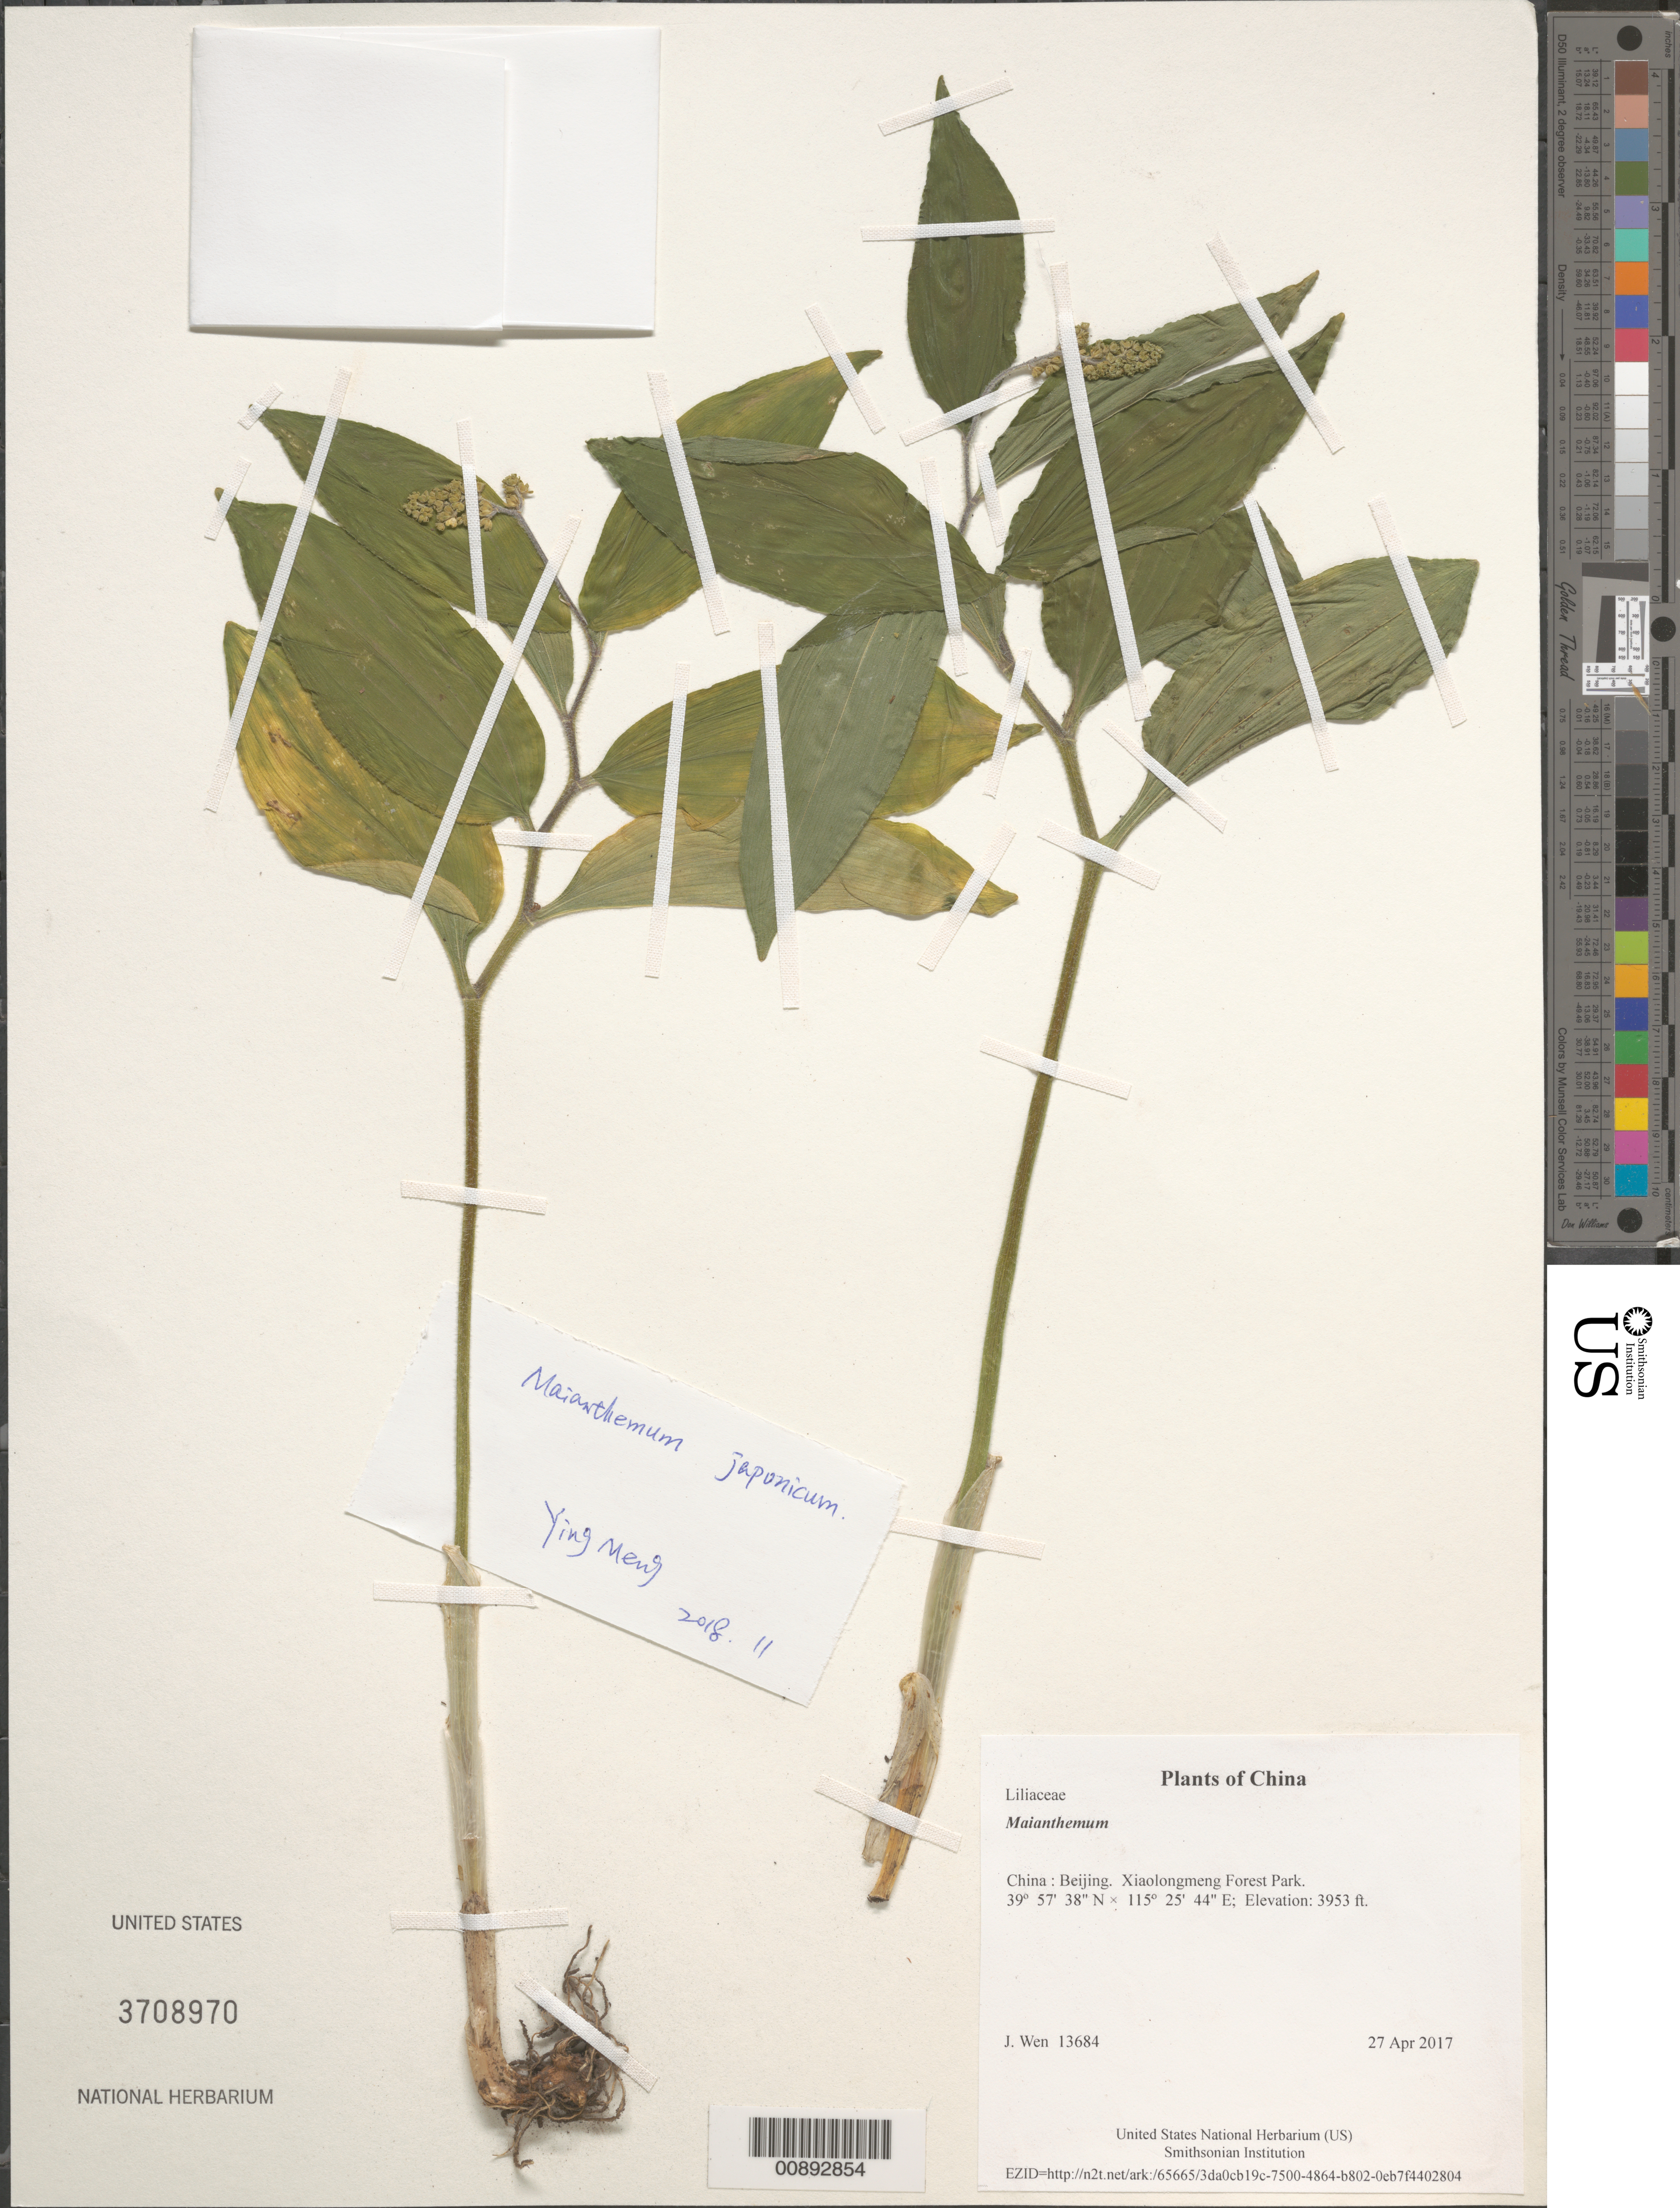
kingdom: Plantae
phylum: Tracheophyta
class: Liliopsida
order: Asparagales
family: Asparagaceae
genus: Maianthemum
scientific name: Maianthemum sp.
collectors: J. Wen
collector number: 13684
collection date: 2017-04-27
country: China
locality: Beijing. Xiaolongmeng Forest Park.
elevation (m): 1205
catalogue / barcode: US 3708970